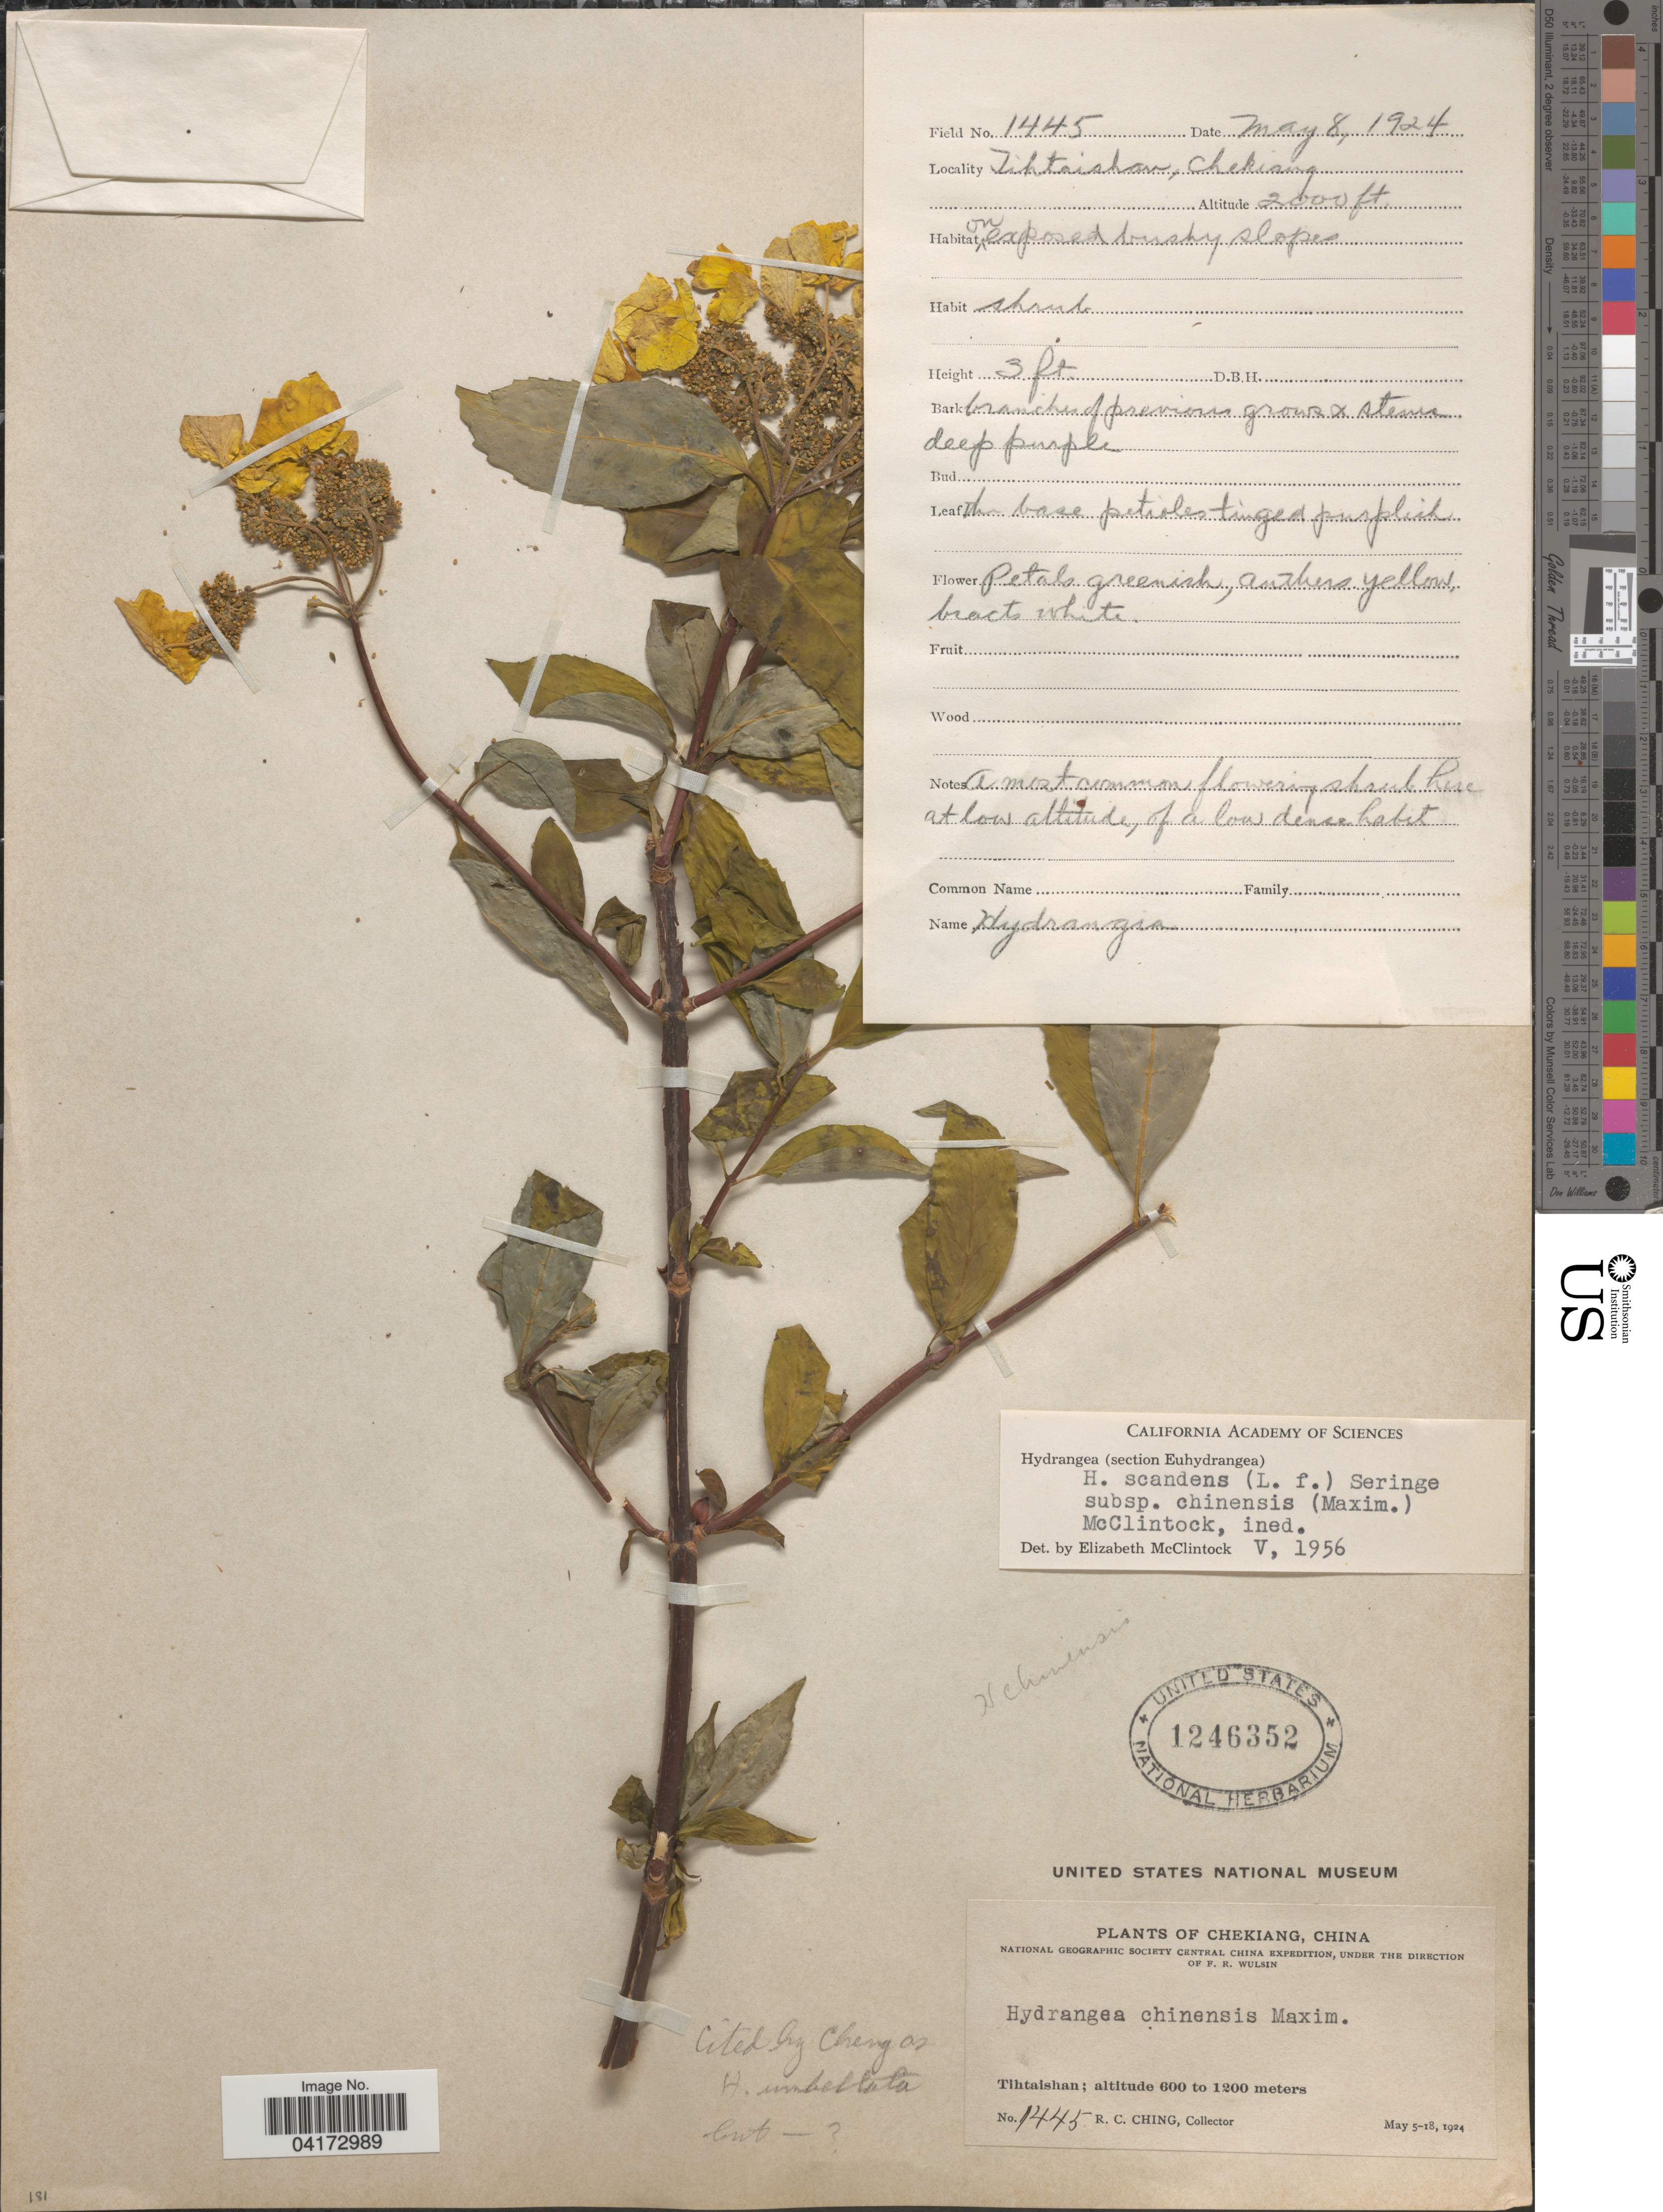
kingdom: Plantae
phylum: Tracheophyta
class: Magnoliopsida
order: Cornales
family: Hydrangeaceae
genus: Hydrangea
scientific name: Hydrangea scandens subsp. chinensis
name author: (Maxim.) E. M. McClint.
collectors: R. C. Ching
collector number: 1445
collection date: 1924-05-08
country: China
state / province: Zhejiang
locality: Chekiang. National Geographic Society Central China Expedition. Tihtaishan.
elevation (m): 610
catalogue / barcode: US 1246352